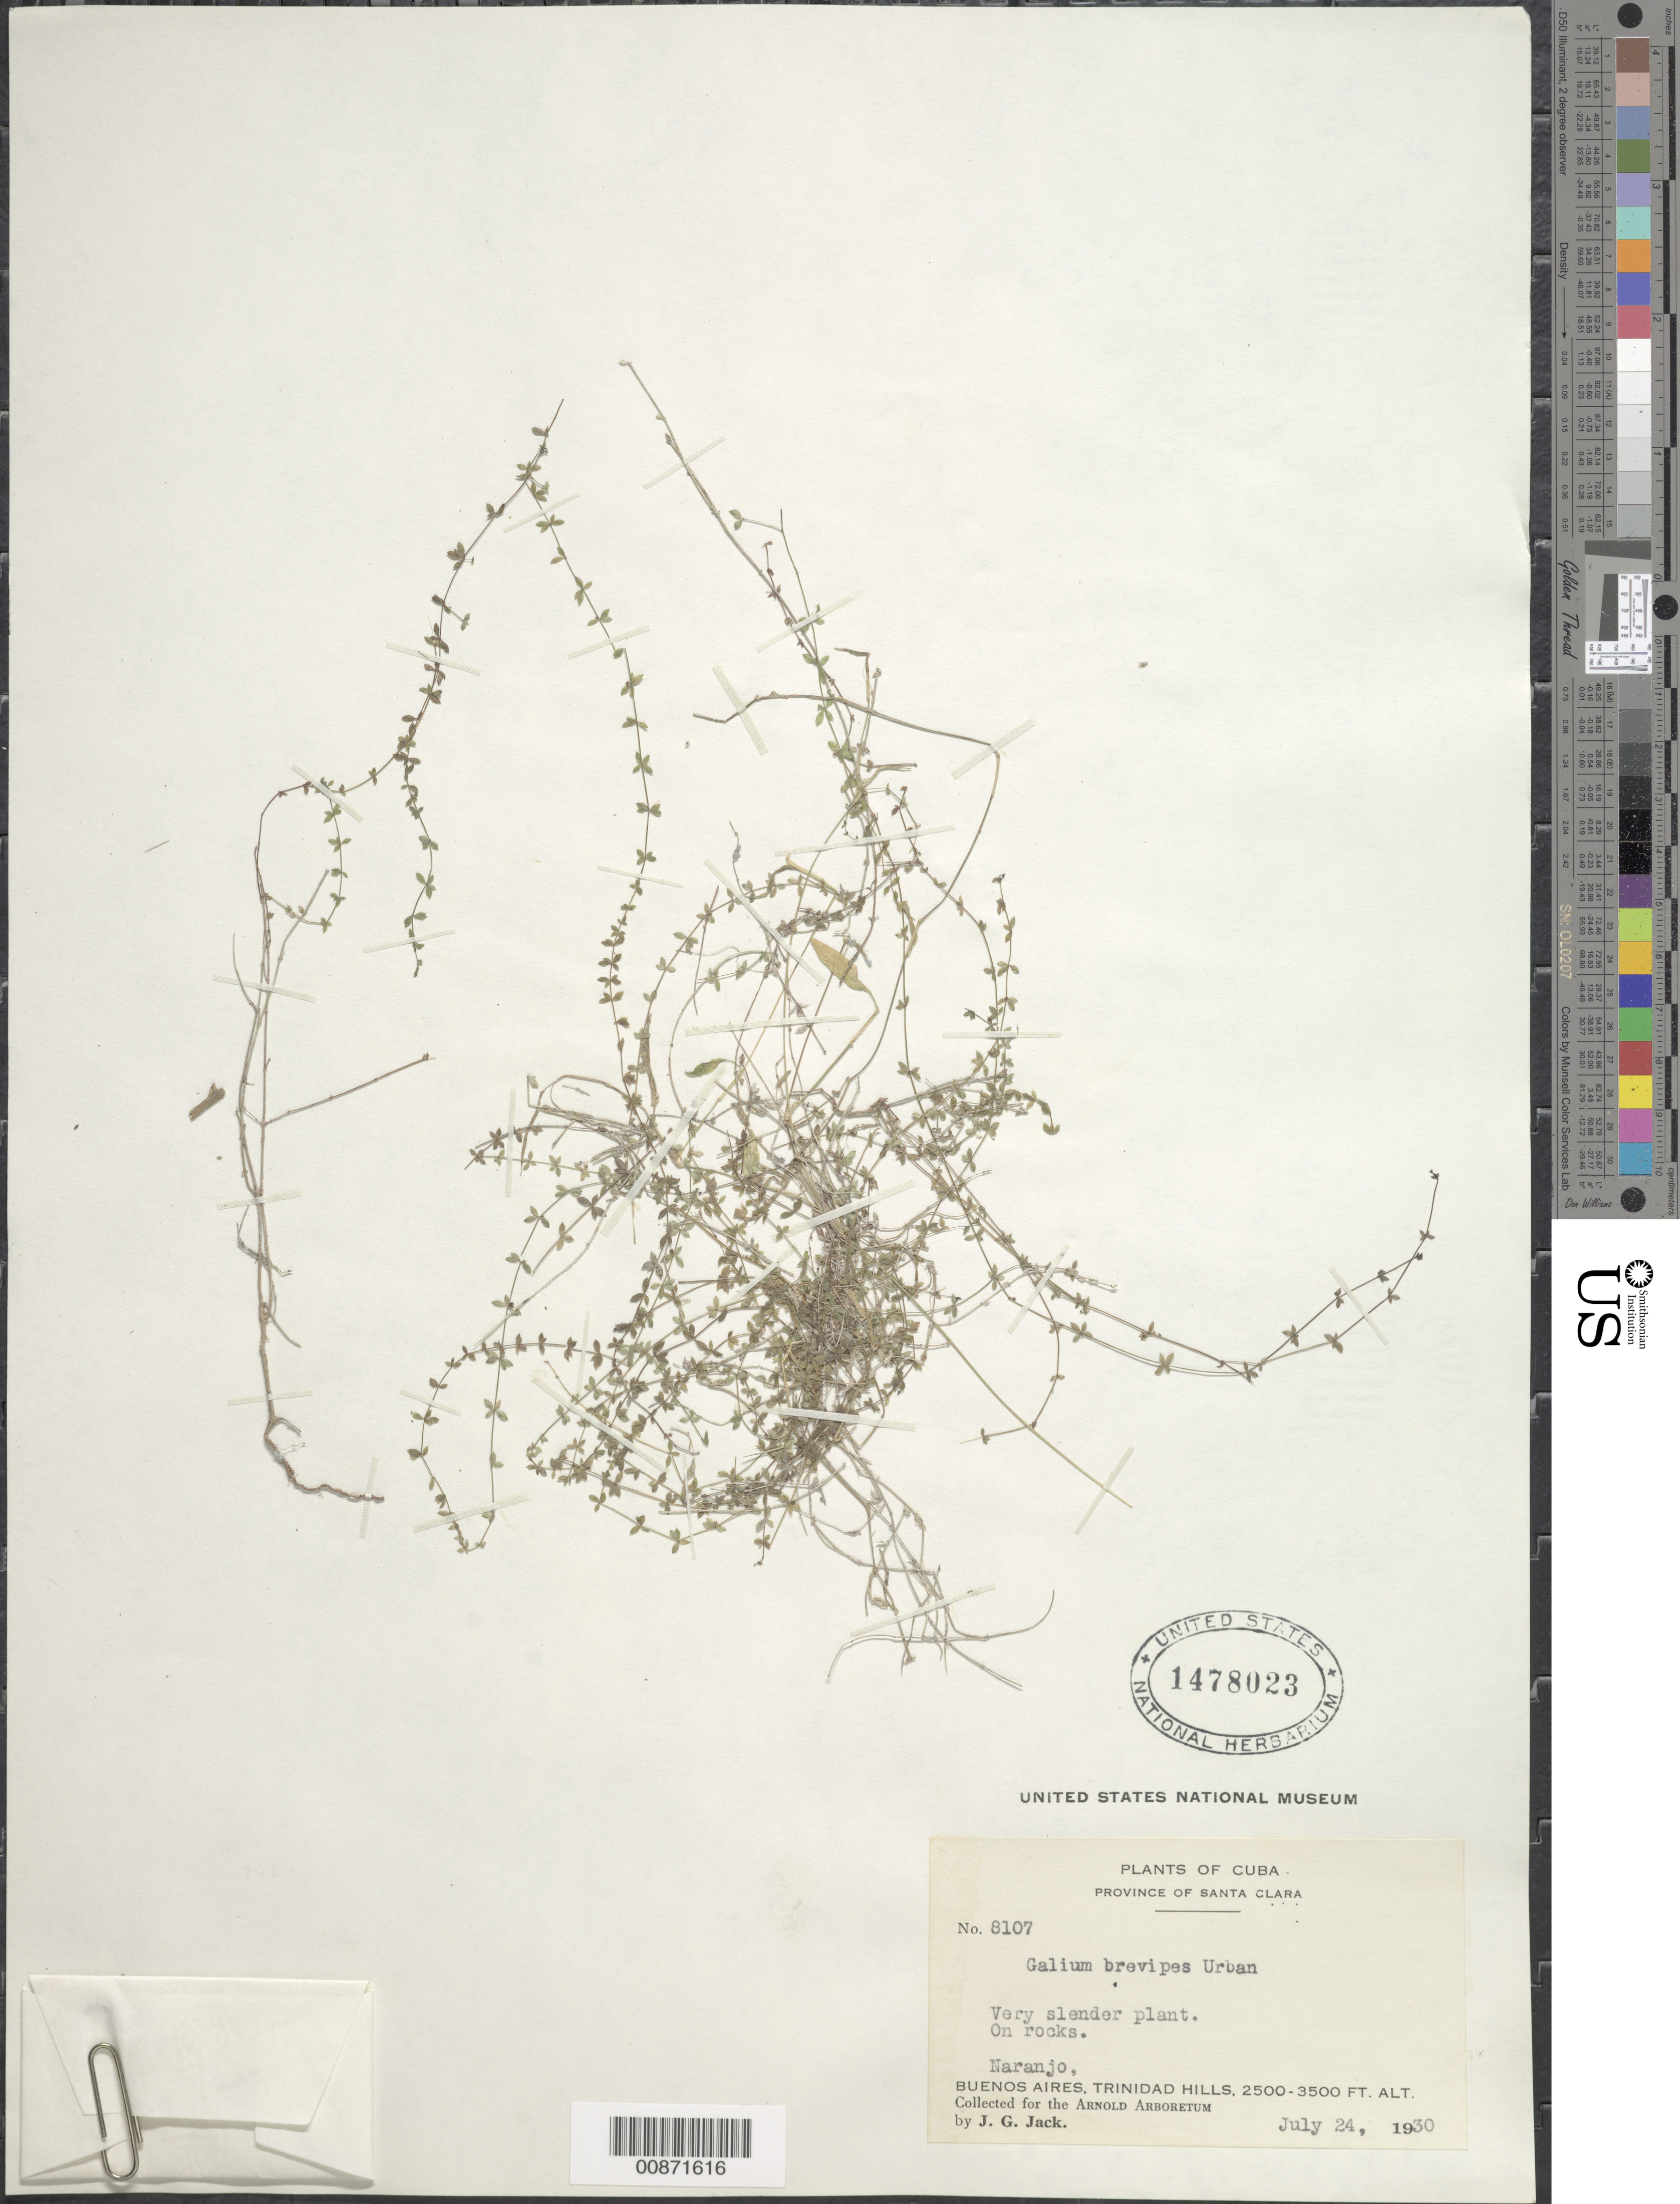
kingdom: Plantae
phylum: Tracheophyta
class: Magnoliopsida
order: Gentianales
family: Rubiaceae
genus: Galium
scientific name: Galium domingense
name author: Iltis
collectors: J. G. Jack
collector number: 8107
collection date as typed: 24 Jul 1930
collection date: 1930-07-24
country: Cuba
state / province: Las Villas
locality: Buenos Aires, Trinidad Hills. Naranjo.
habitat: On rocks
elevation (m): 762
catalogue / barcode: US 1478023